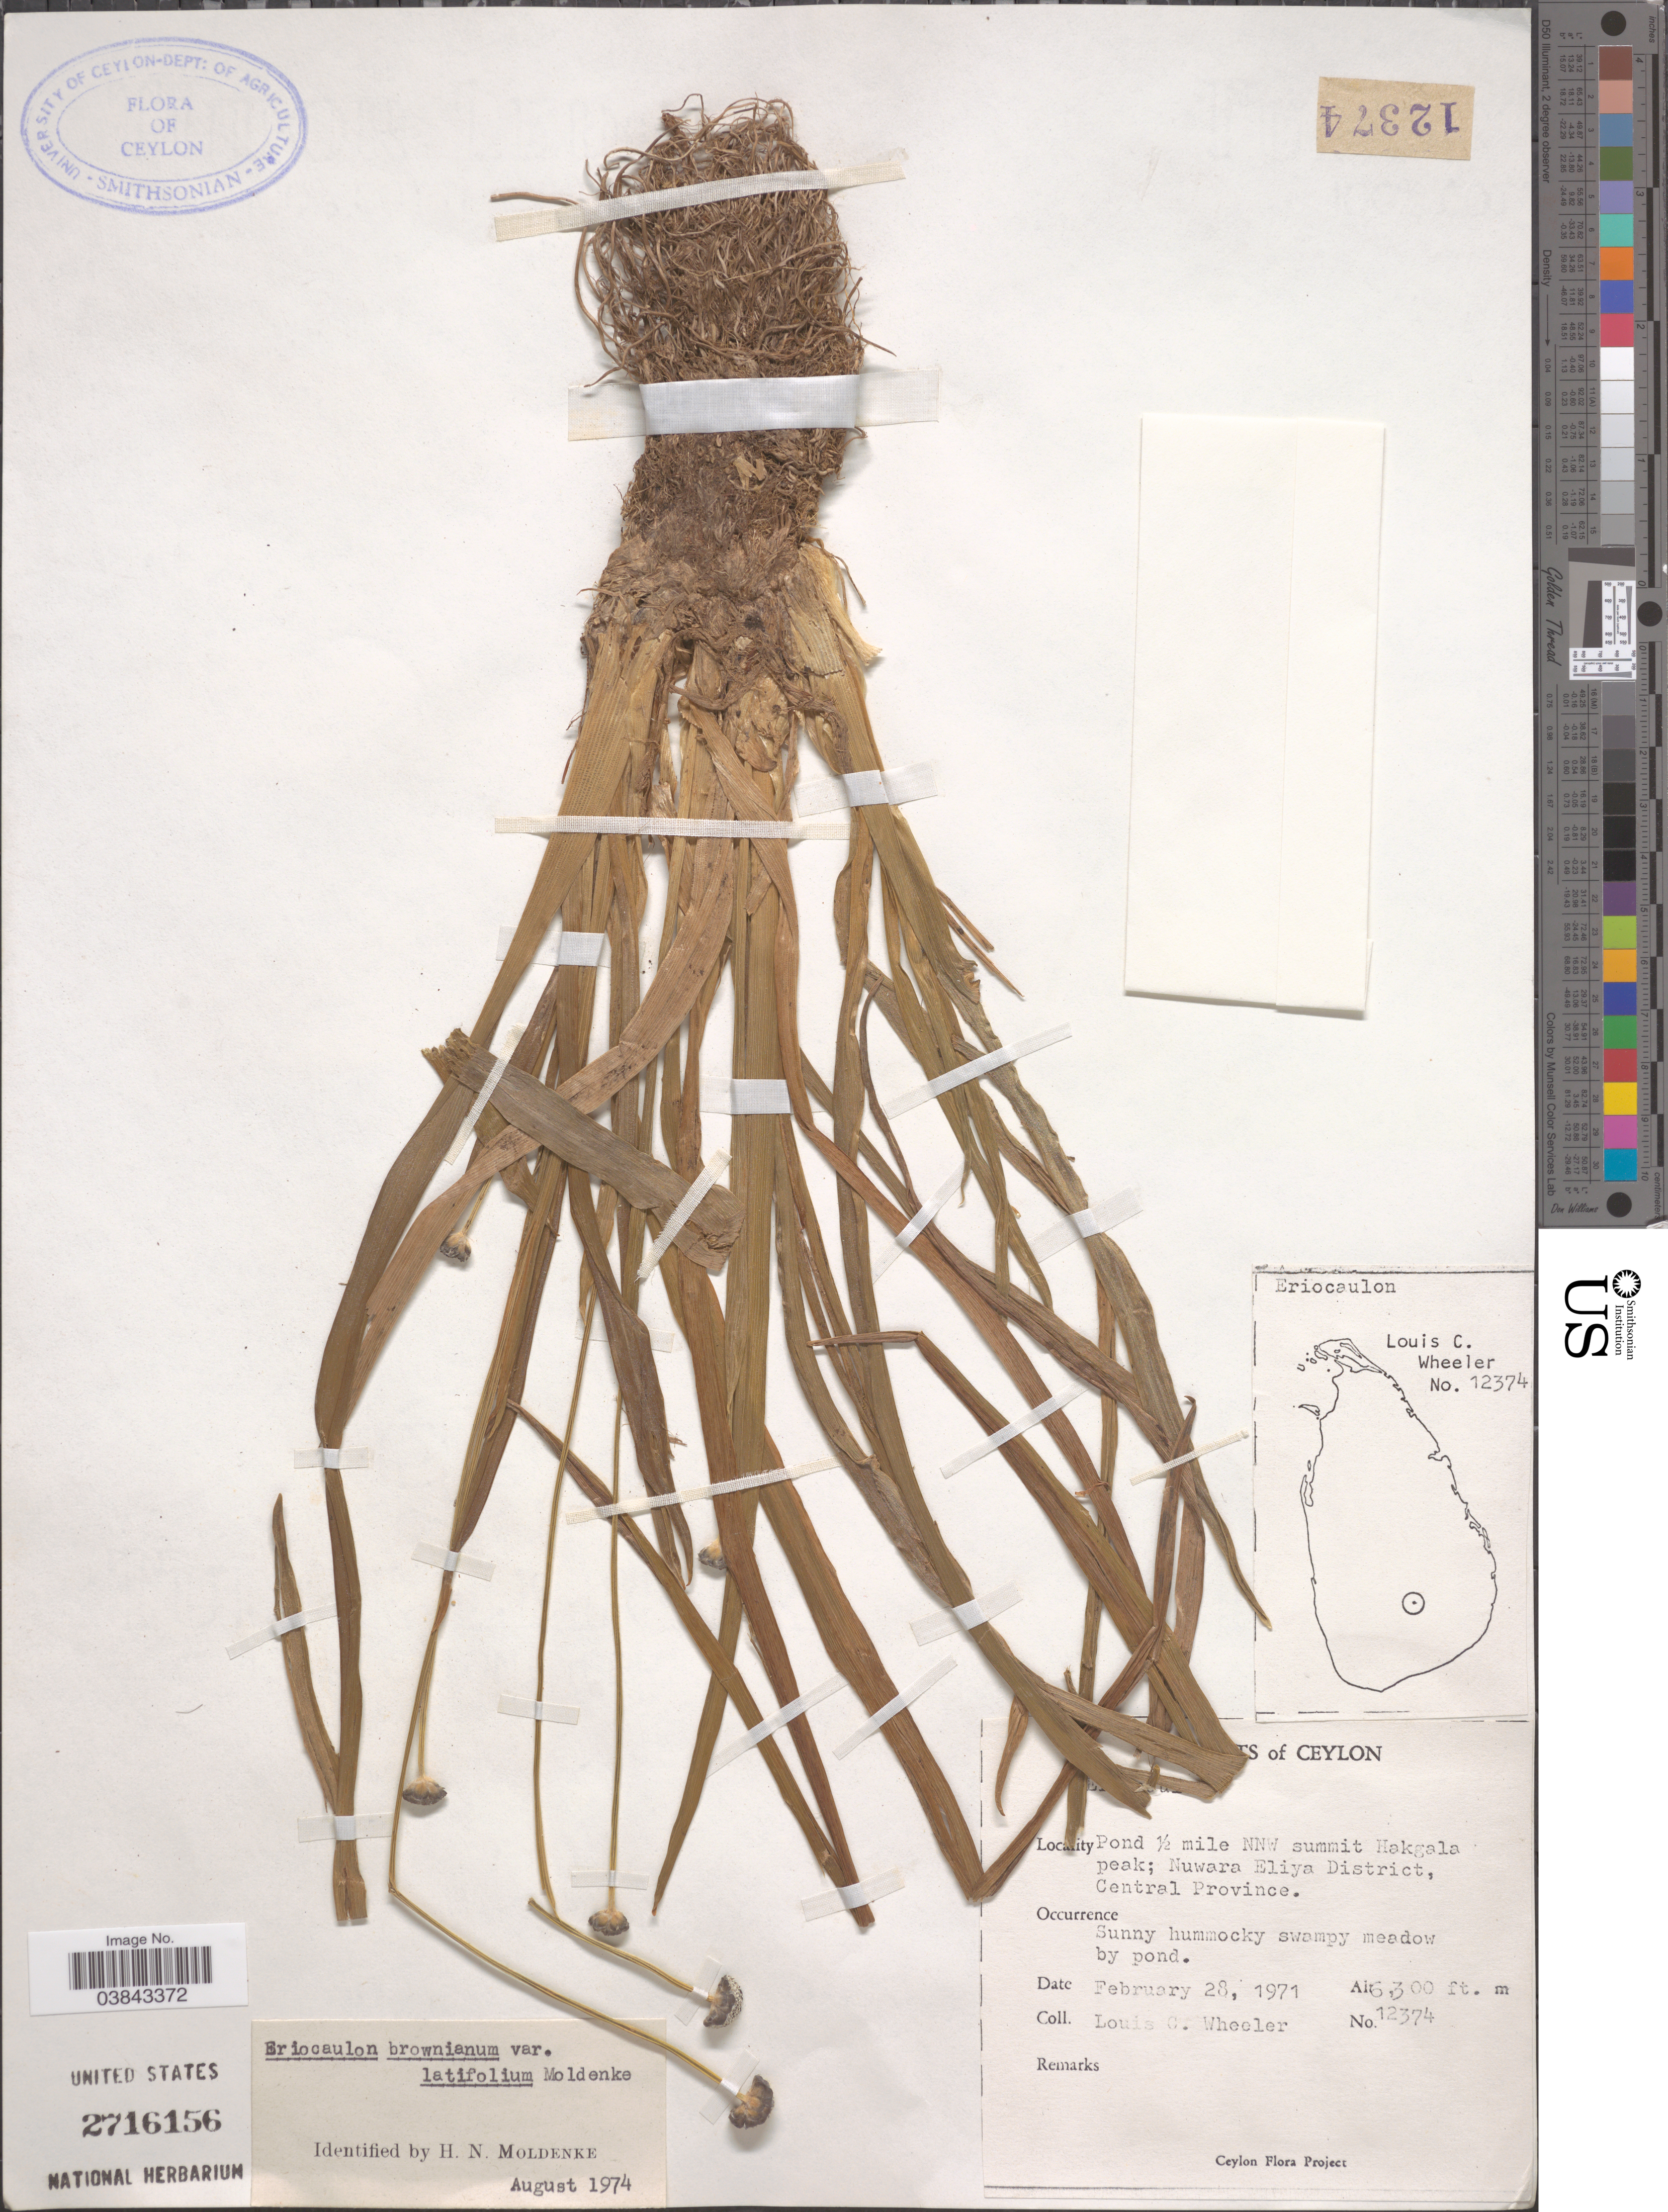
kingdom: Plantae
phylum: Tracheophyta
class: Liliopsida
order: Poales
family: Eriocaulaceae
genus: Eriocaulon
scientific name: Eriocaulon brownianum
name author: Mart.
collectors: L. C. Wheeler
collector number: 12374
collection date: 1971-02-28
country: Sri Lanka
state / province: Central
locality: Ceylon. Pond ½ mile NNW summit Hakgala peak; Nuwara Eliya District, Central Province.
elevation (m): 1920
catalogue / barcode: US 2716156